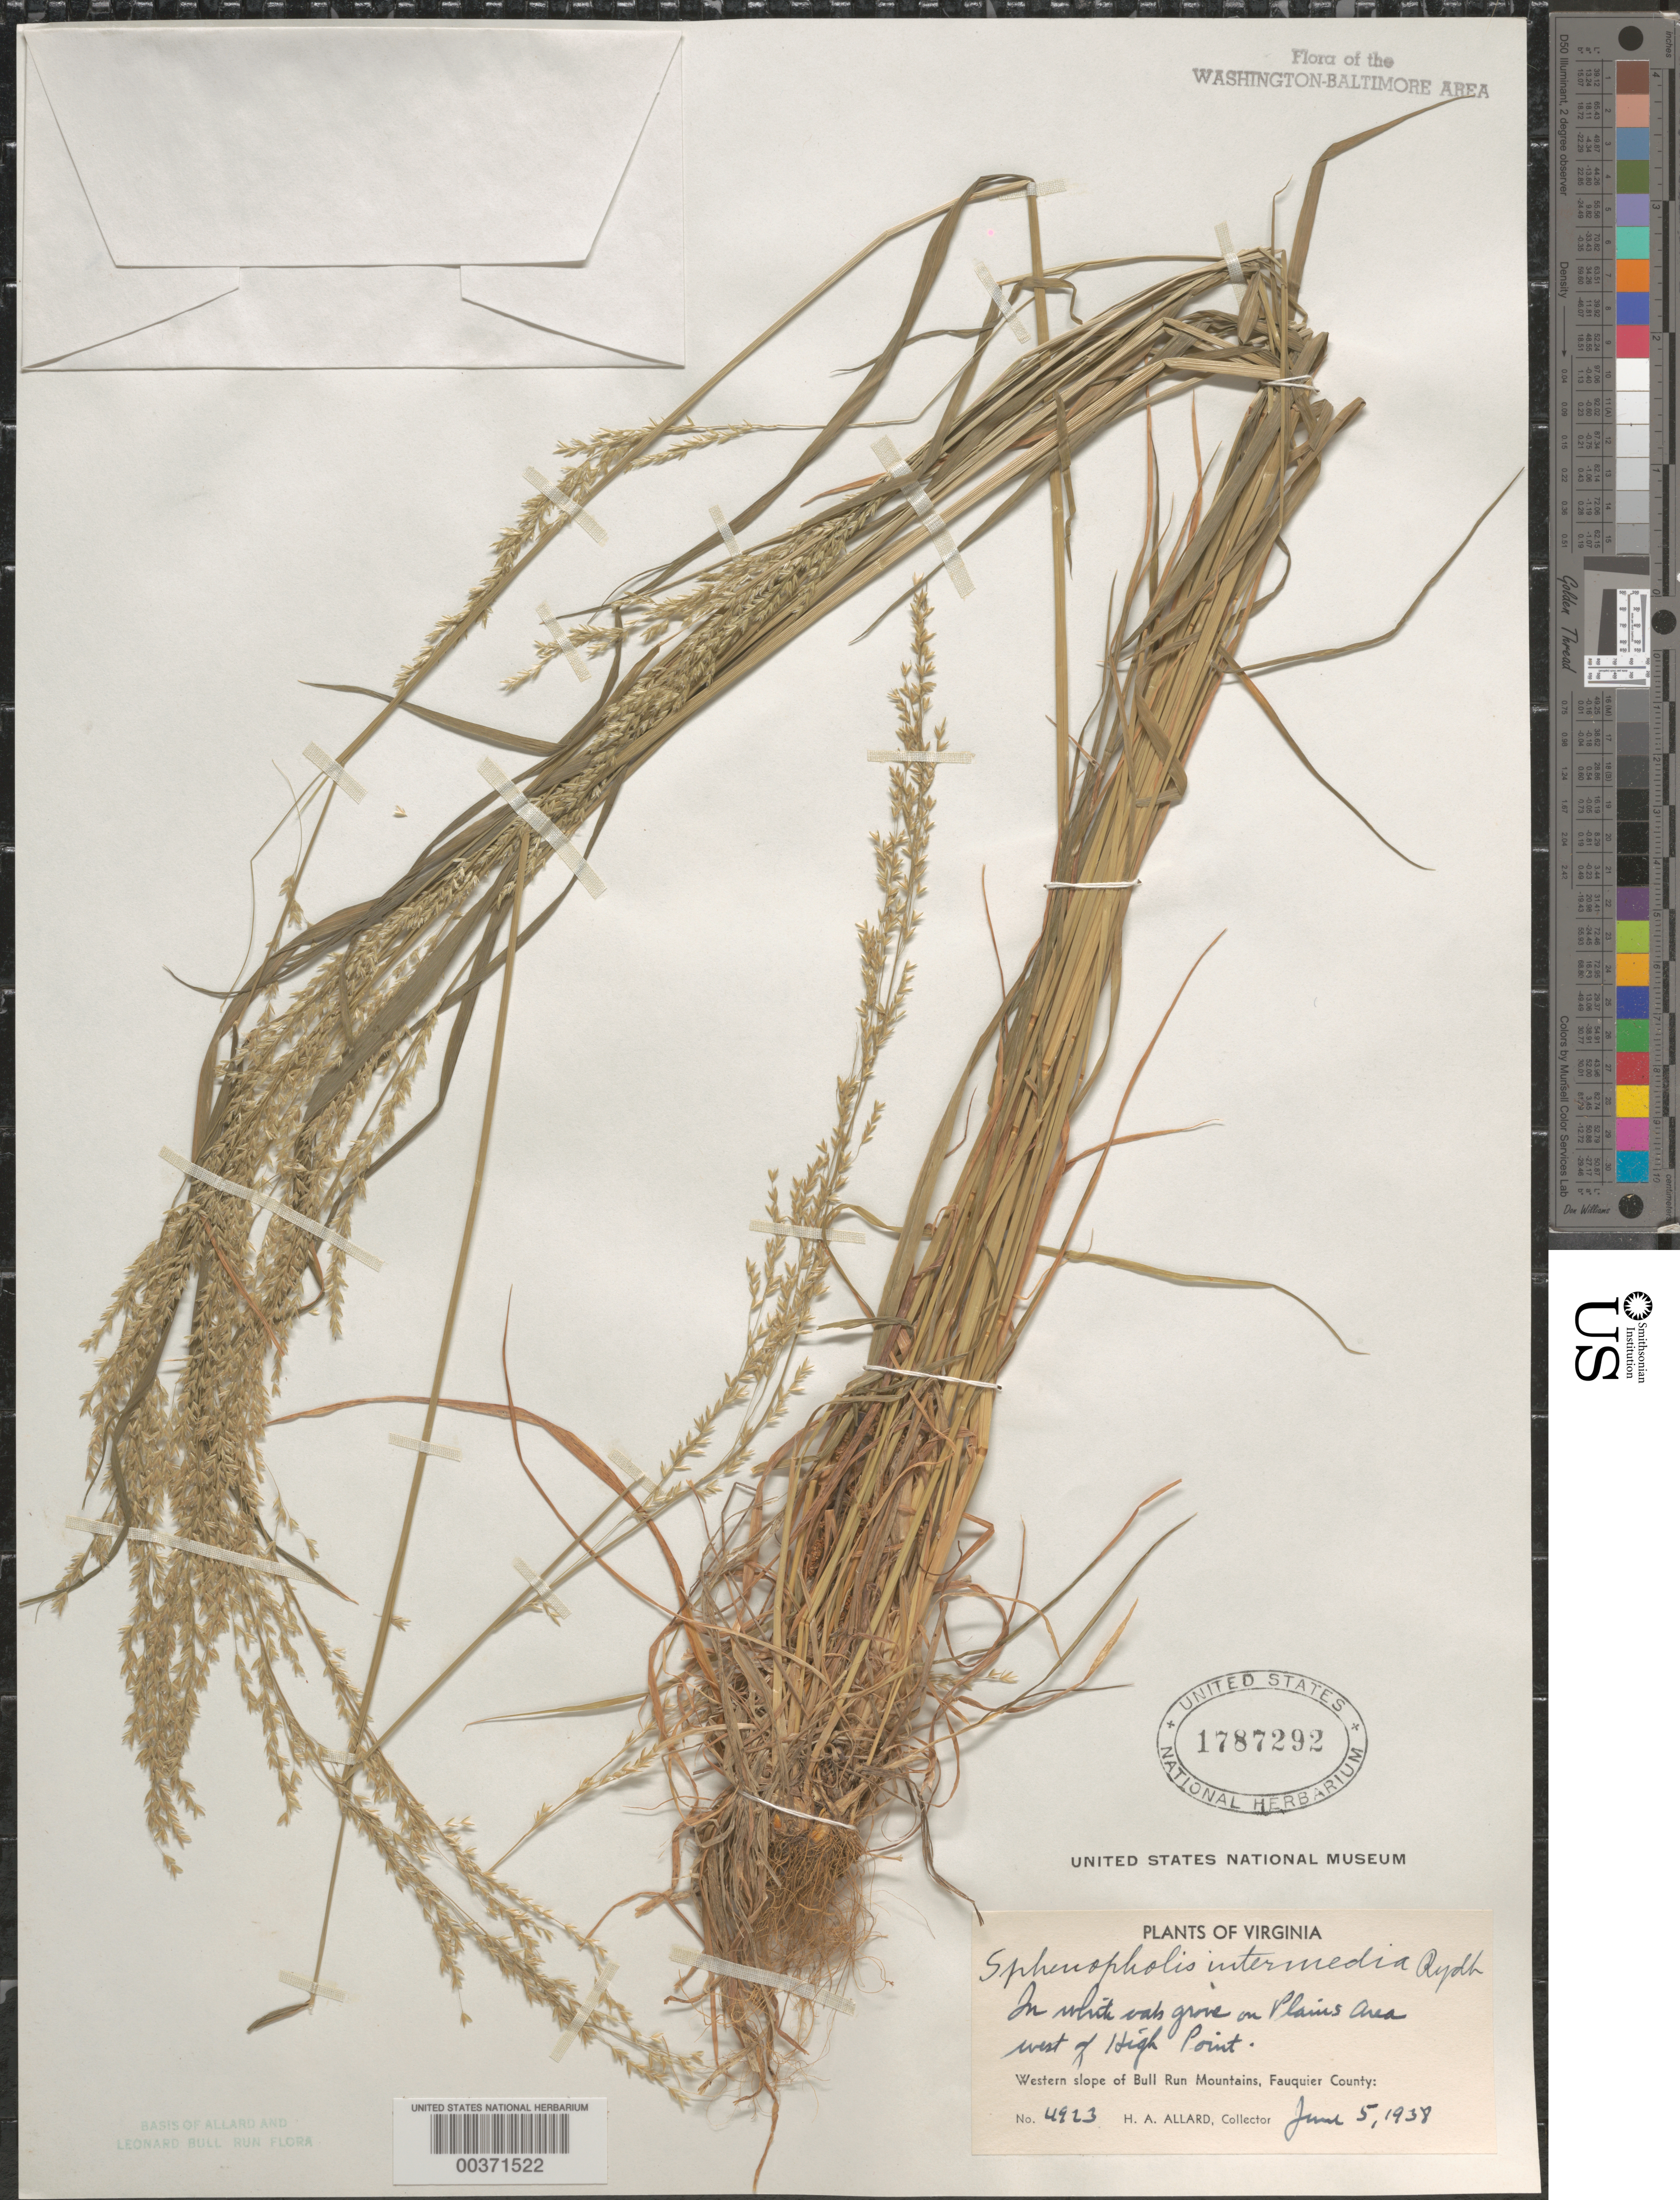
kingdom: Plantae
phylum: Tracheophyta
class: Liliopsida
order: Poales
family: Poaceae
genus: Sphenopholis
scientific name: Sphenopholis intermedia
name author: (Rydb.) Rydb.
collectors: H. A. Allard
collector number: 4923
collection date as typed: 05 Jun 1938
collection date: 1938-06-05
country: United States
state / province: Virginia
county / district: Fauquier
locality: West of High Point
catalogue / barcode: US 1787292